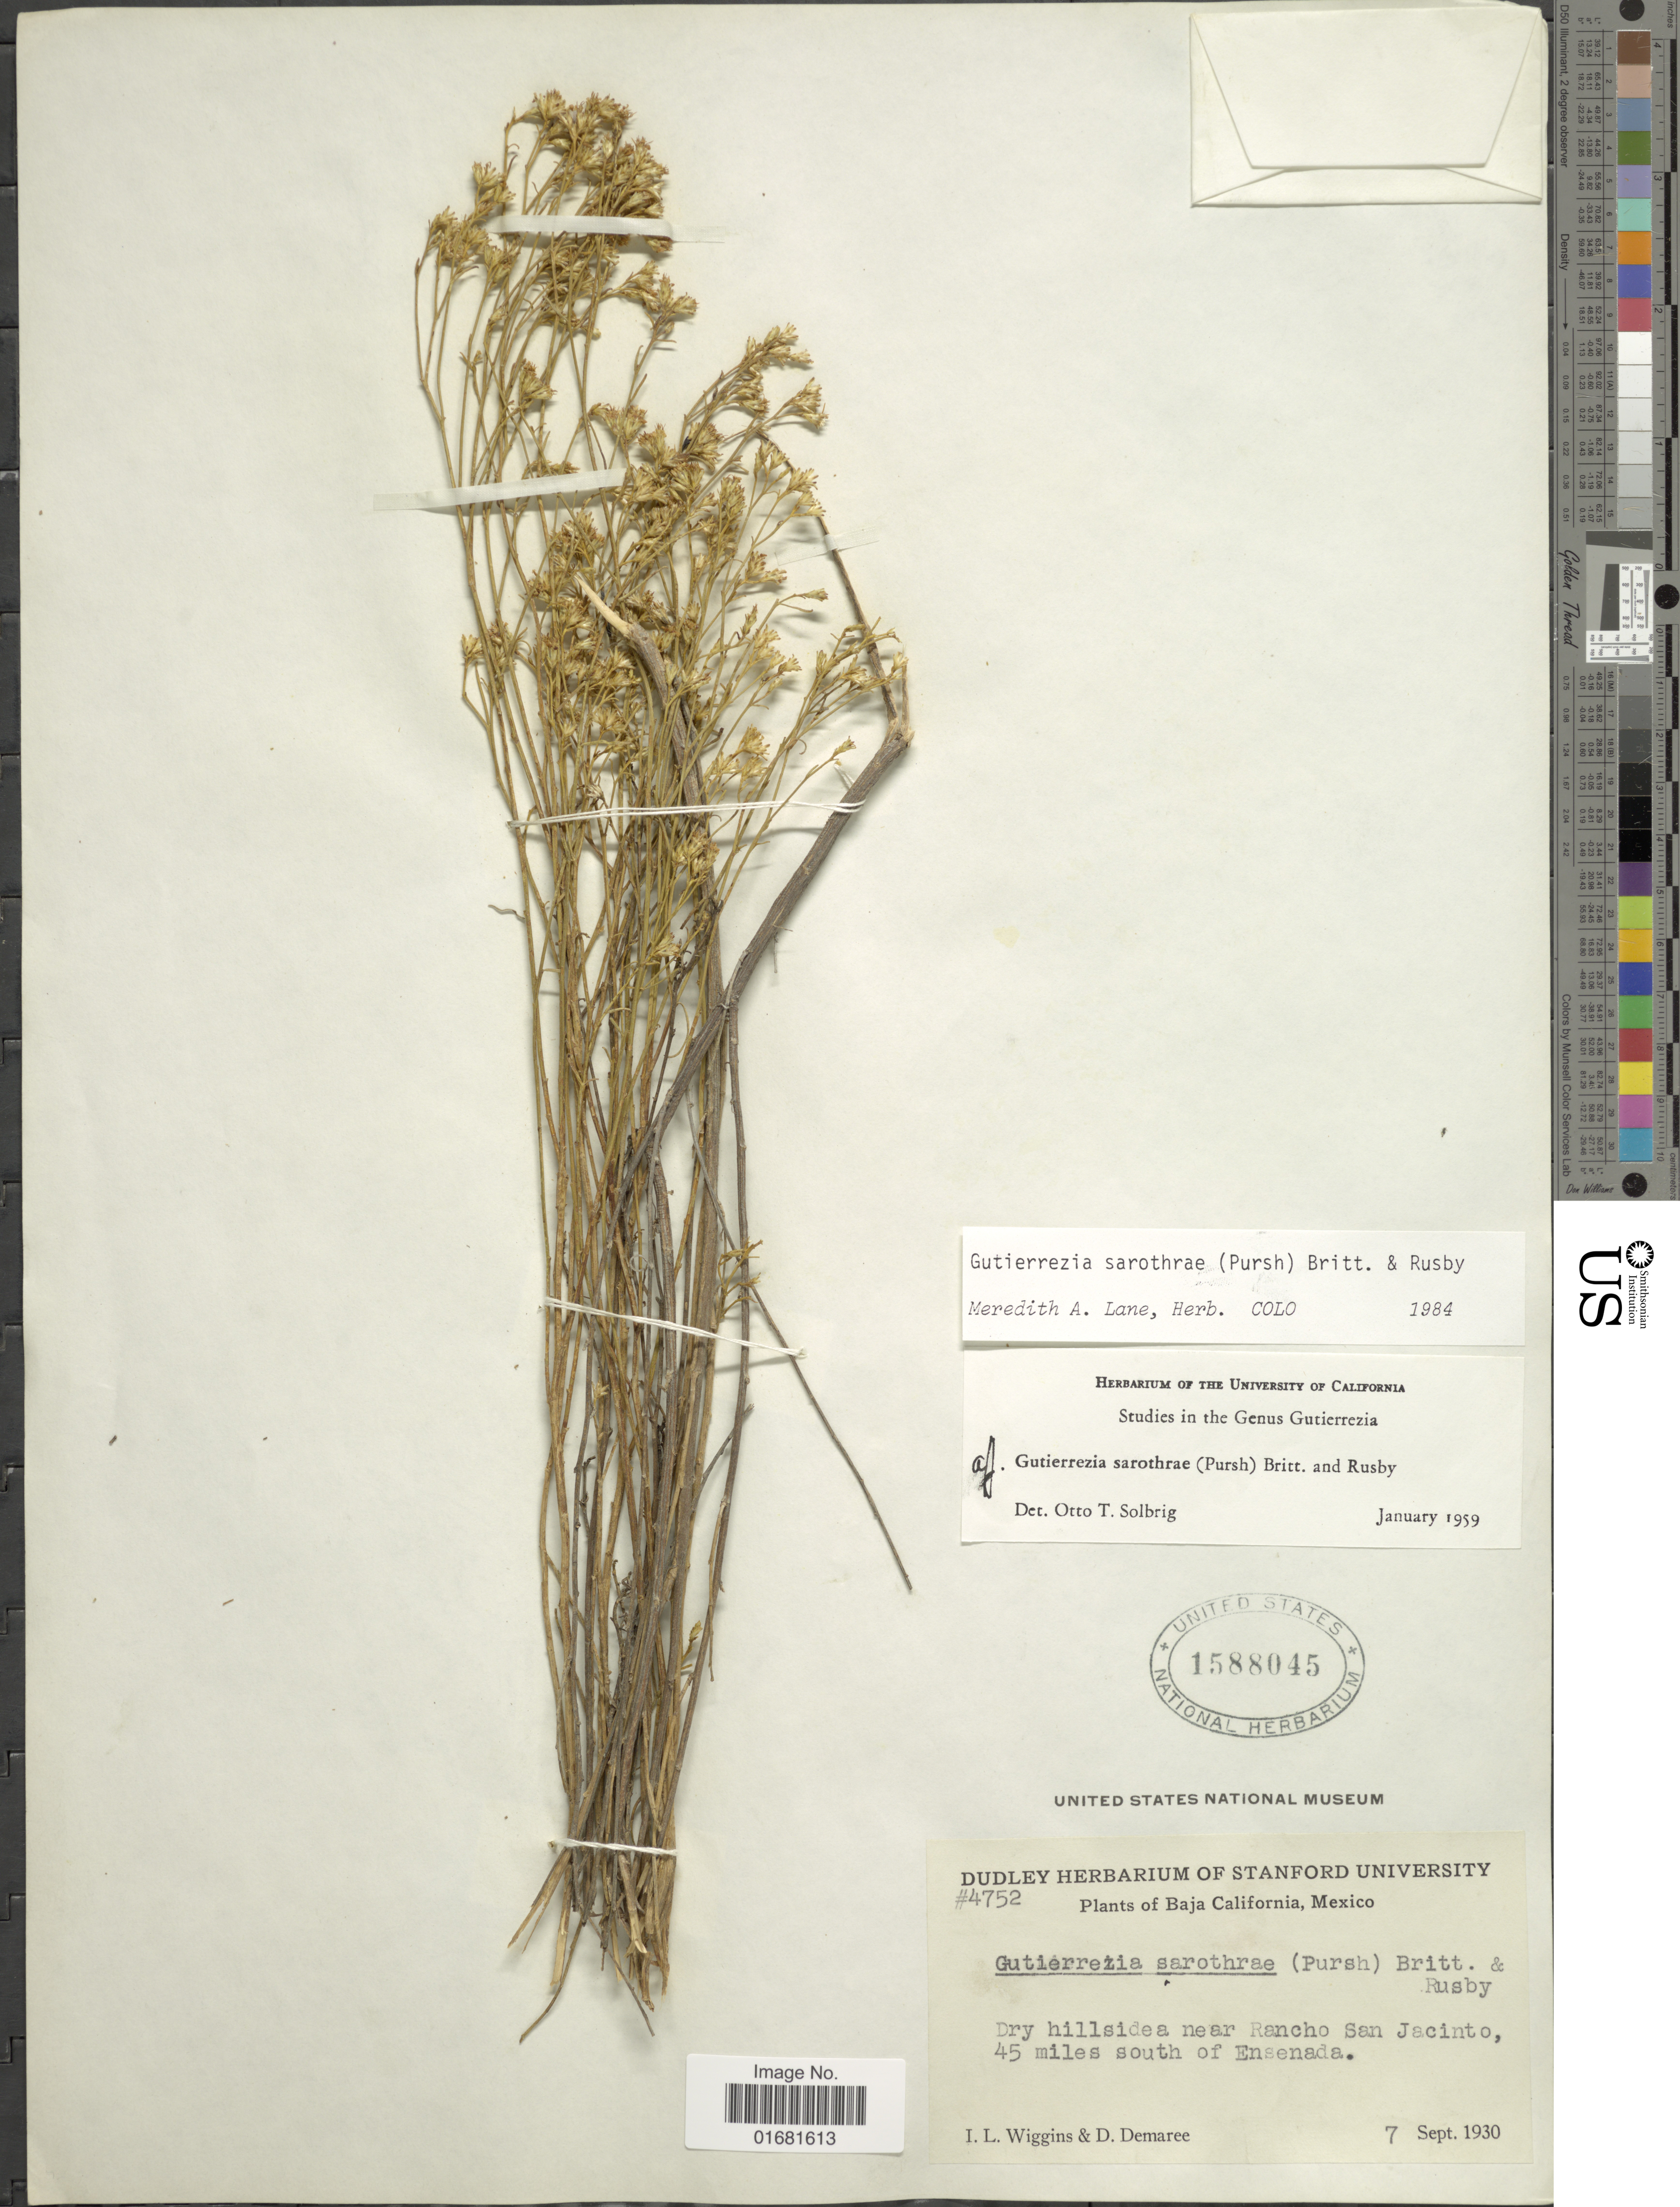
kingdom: Plantae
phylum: Tracheophyta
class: Magnoliopsida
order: Asterales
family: Asteraceae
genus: Gutierrezia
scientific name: Gutierrezia sarothrae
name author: (Pursh) Britton & Rusby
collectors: I. L. Wiggins & D. Demaree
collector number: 4752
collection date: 1930-09-07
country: Mexico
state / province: Baja California Norte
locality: Baja California, Mexico. Dry hillsidea near Rancho San Jacinto, 45 miles south of Ensenada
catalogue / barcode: US 1588045